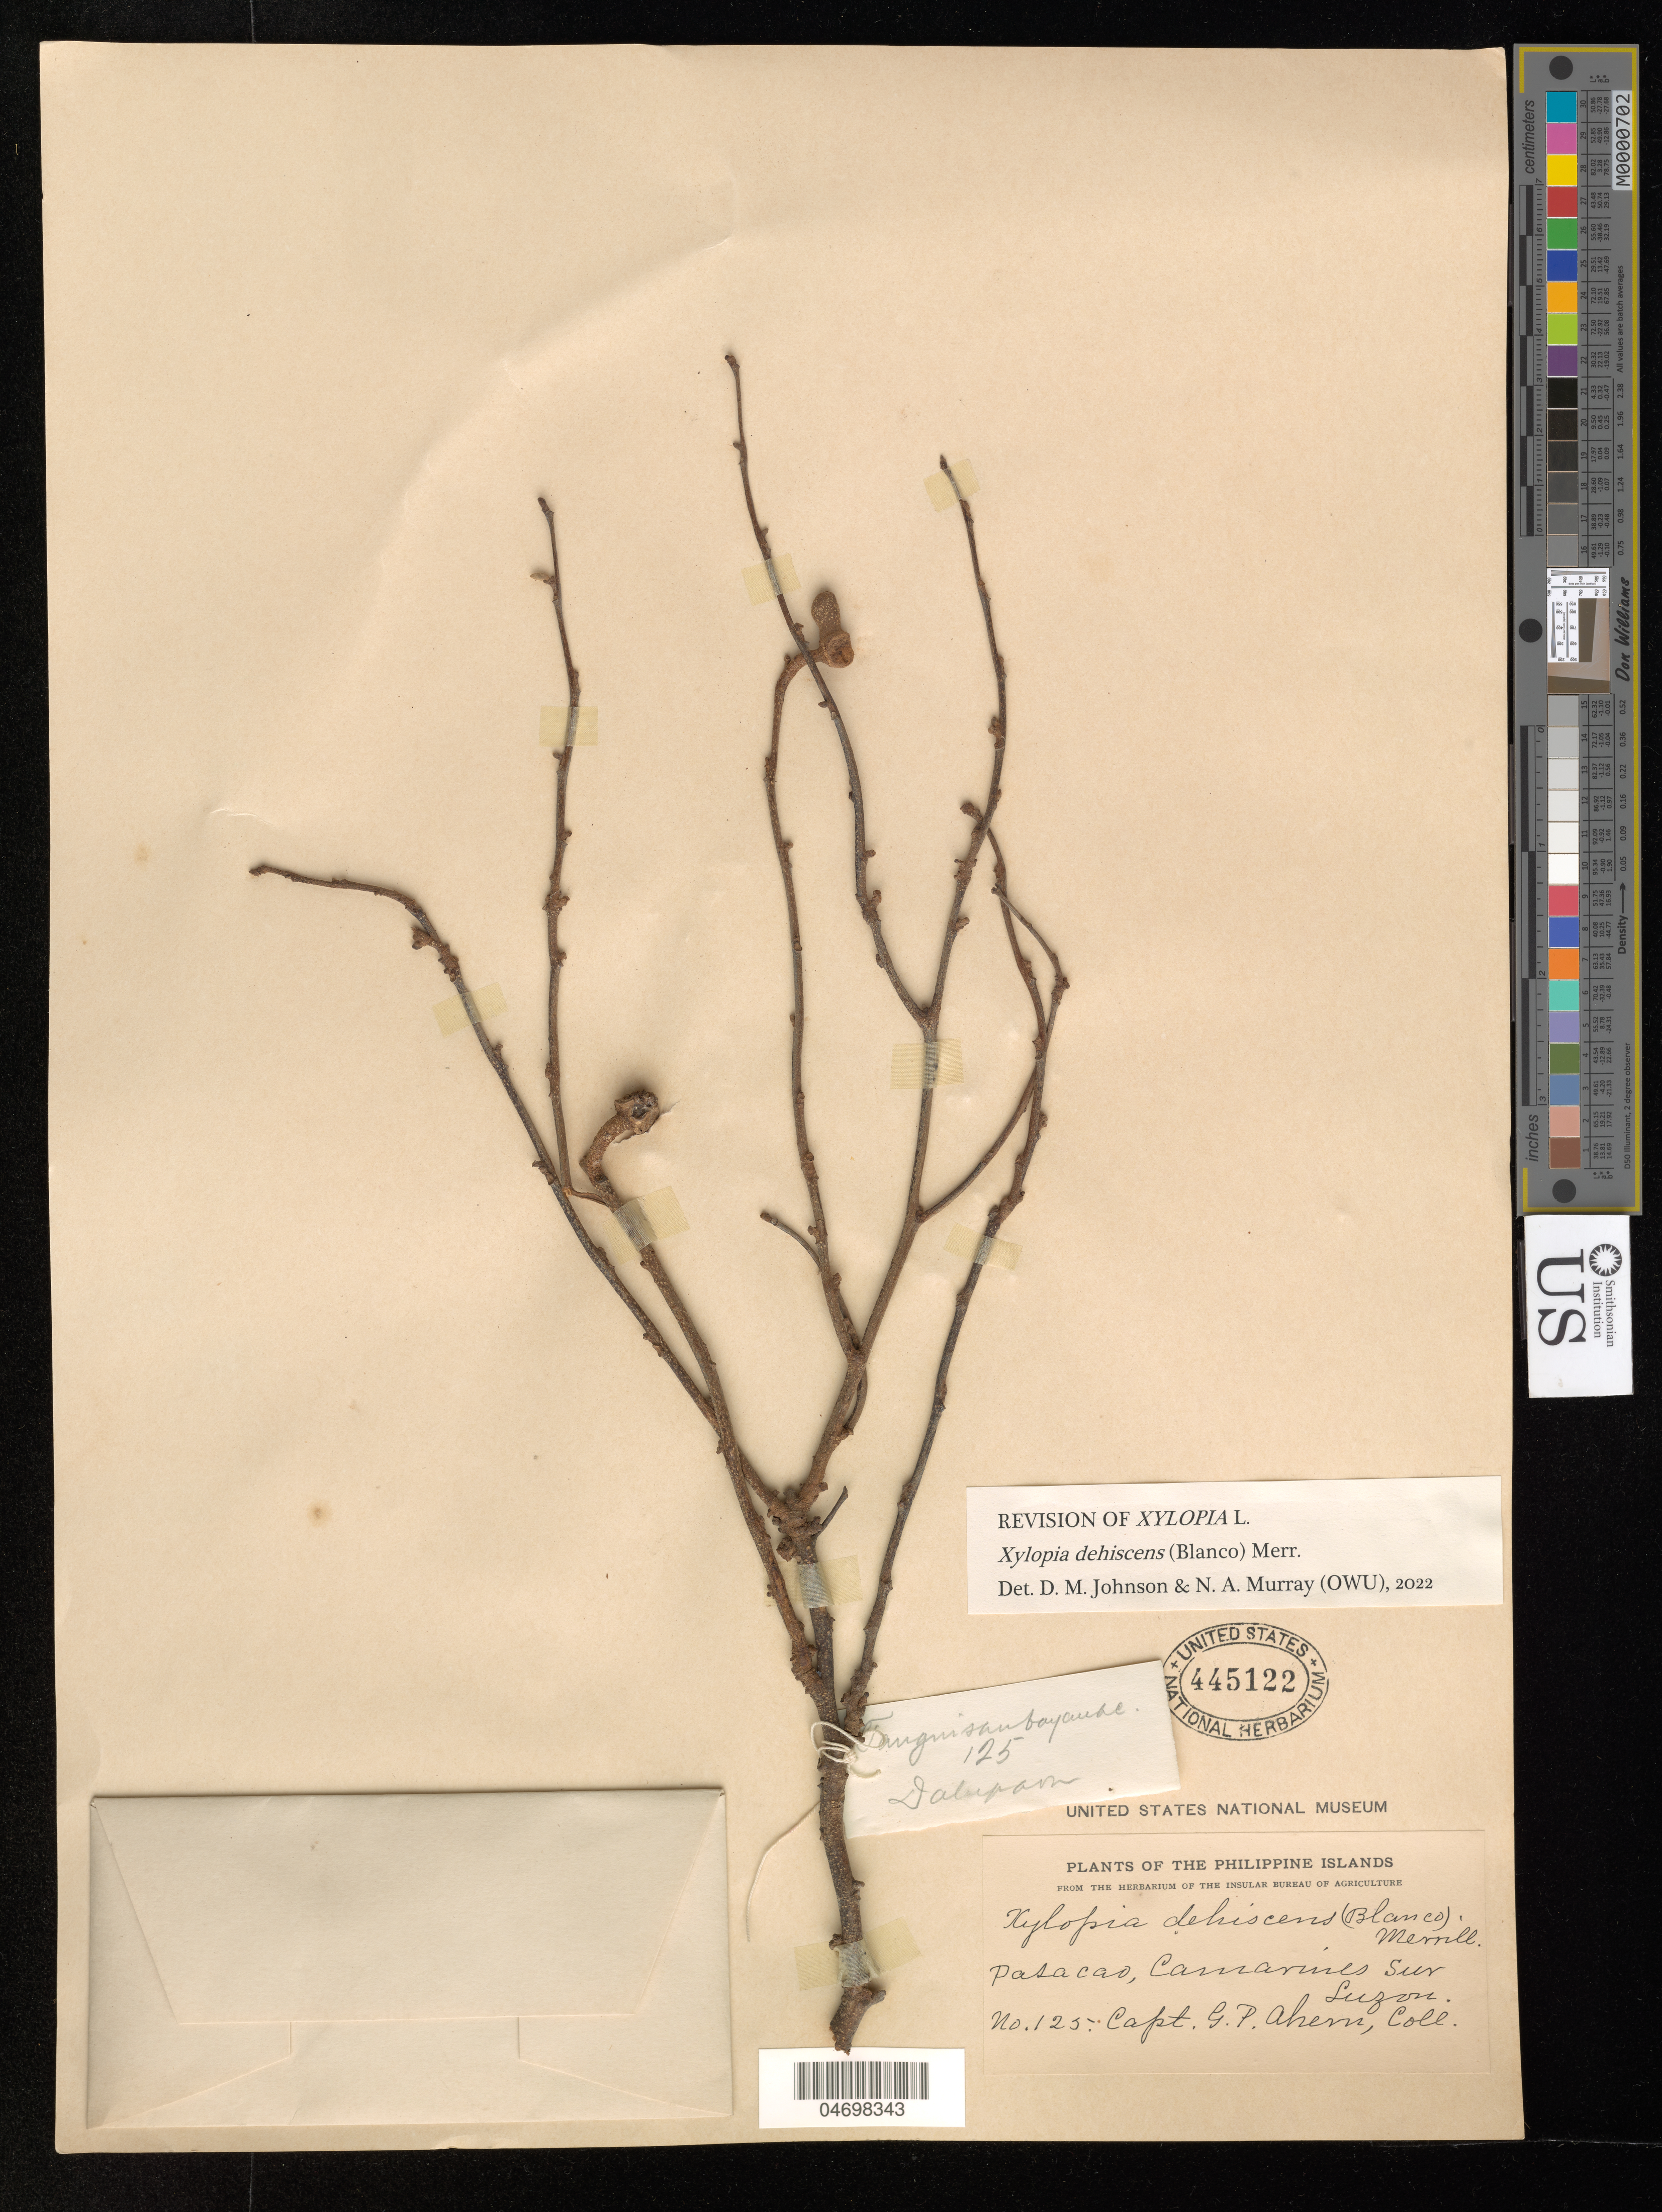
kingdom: Plantae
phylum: Tracheophyta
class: Magnoliopsida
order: Magnoliales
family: Annonaceae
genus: Xylopia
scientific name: Xylopia dehiscens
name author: (Blanco) Merr.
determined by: Johnson, D. M.; Murray, N. A.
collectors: G. Ahern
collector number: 125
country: Philippines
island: Luzon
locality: Pasacao, Camarines Sur, Luzon.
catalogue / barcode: US 445122